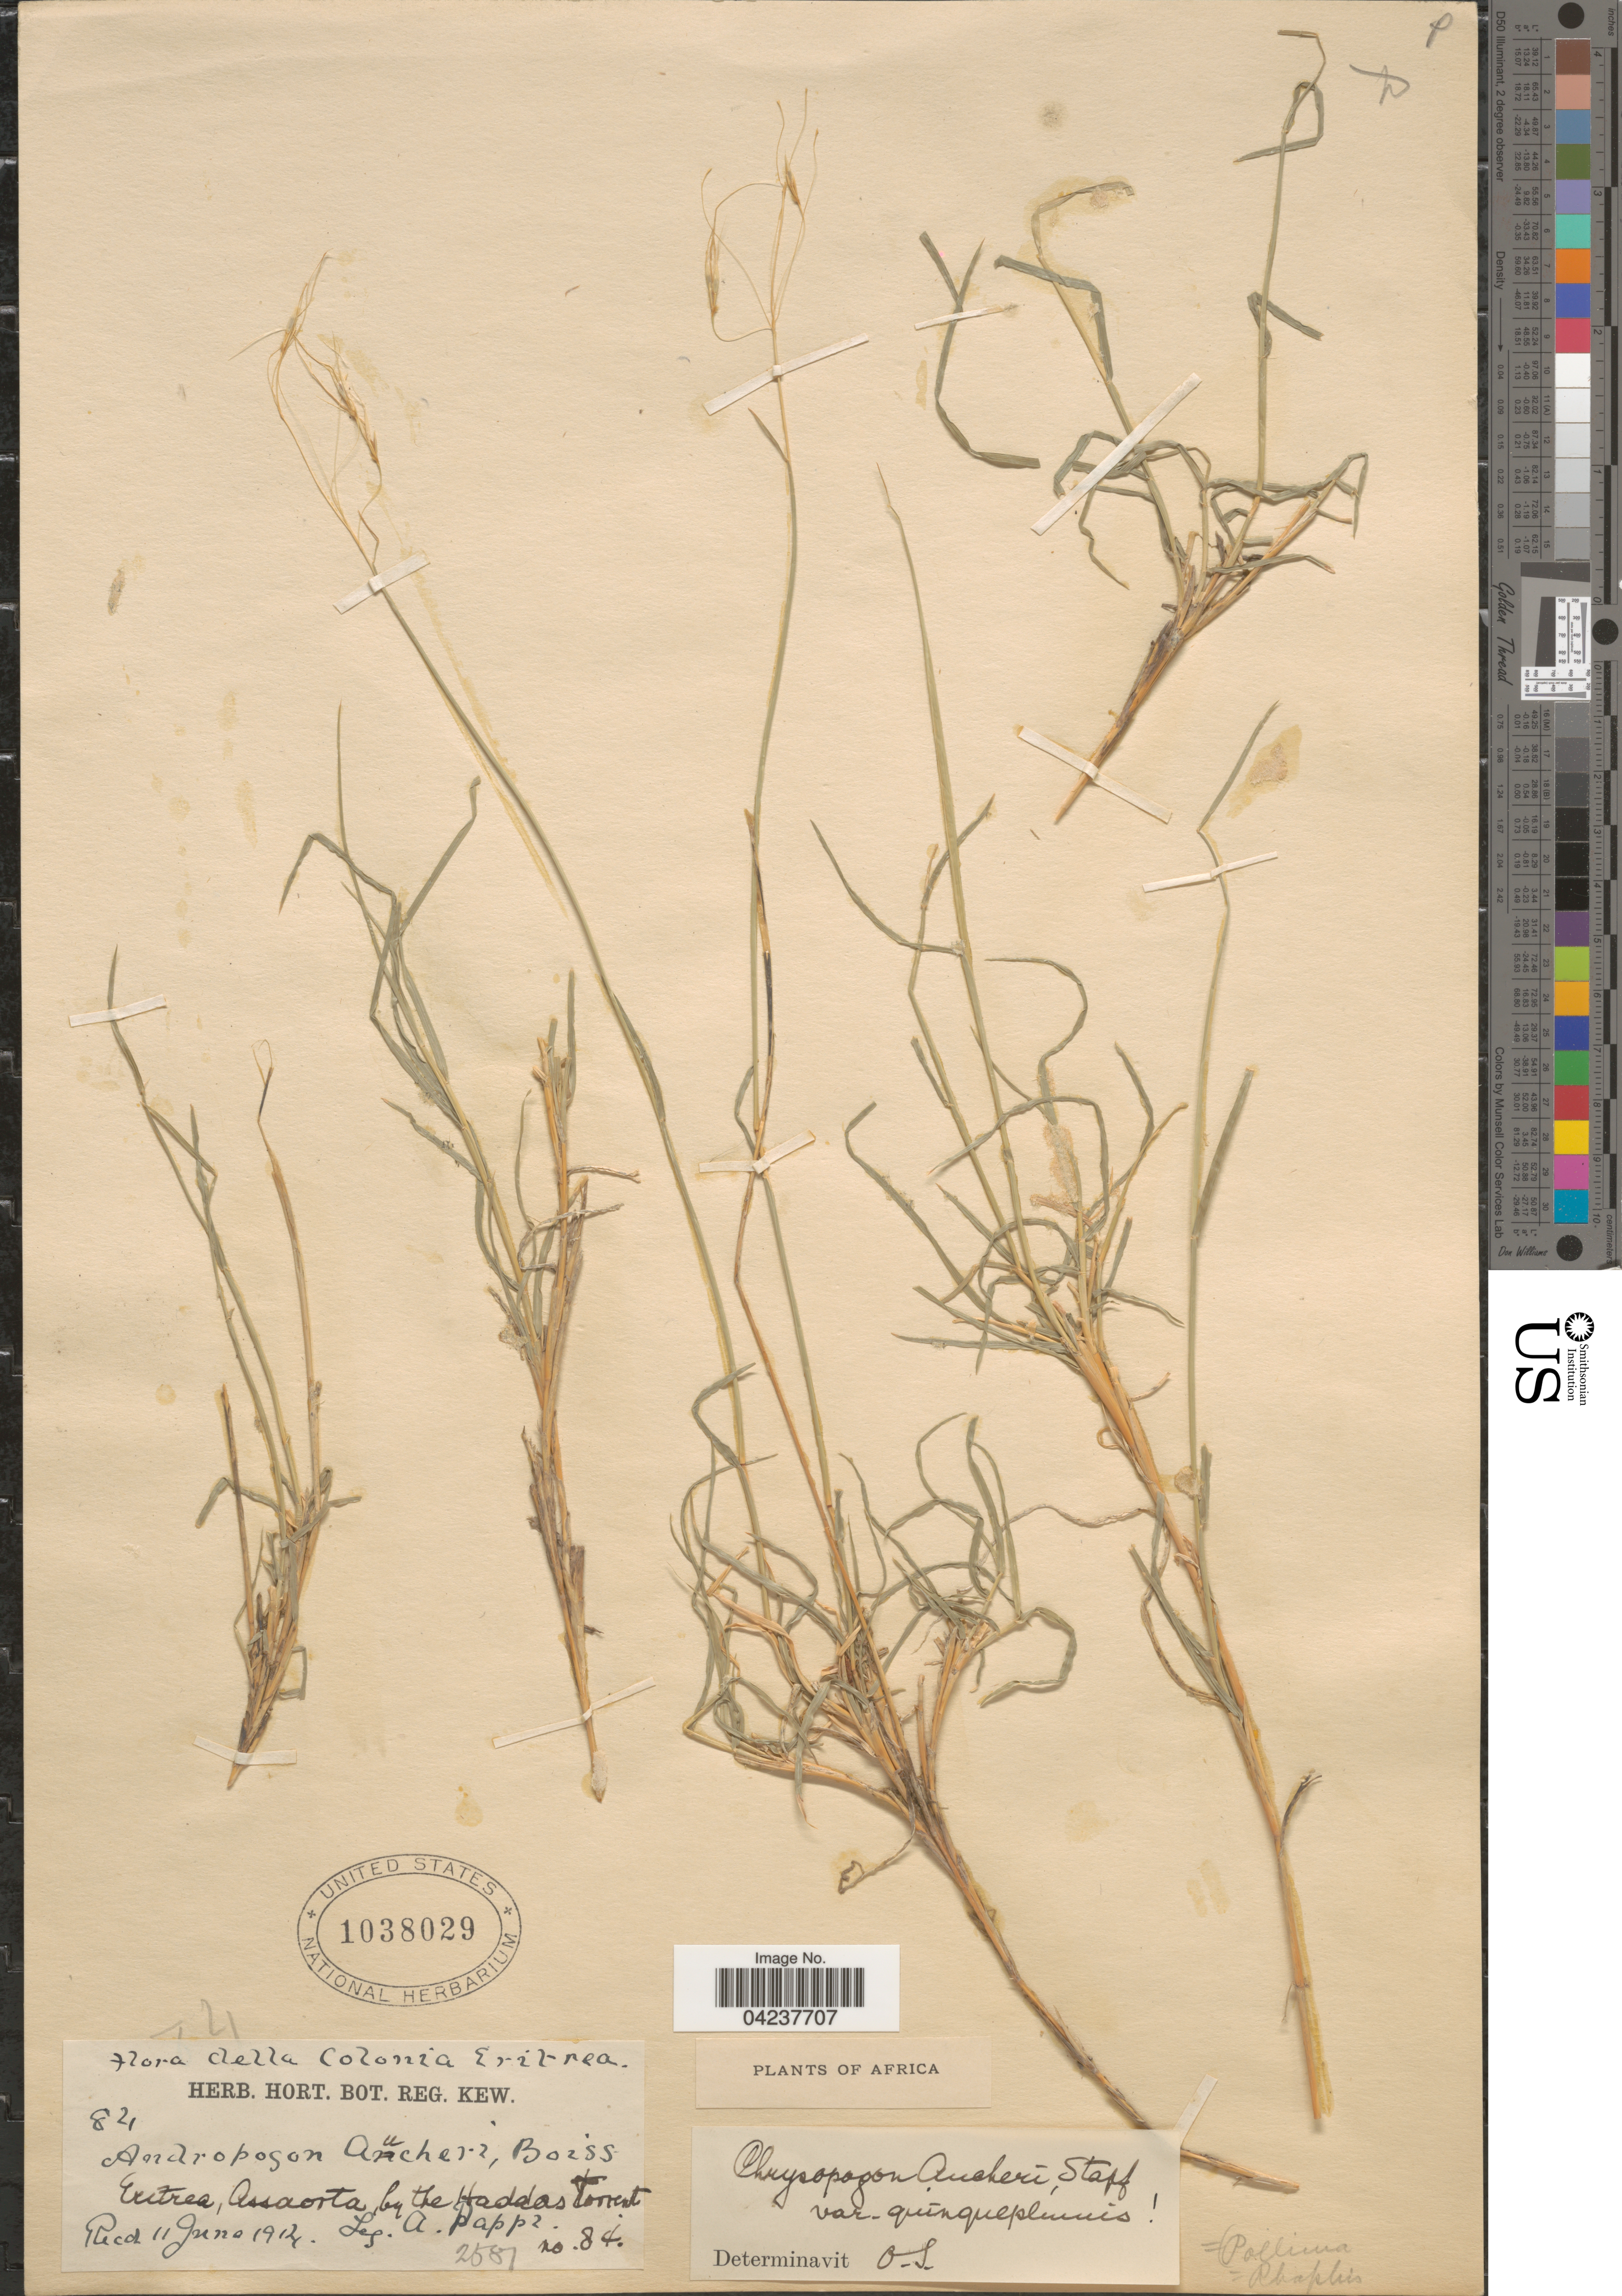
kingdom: Plantae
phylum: Tracheophyta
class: Liliopsida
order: Poales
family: Poaceae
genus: Chrysopogon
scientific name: Chrysopogon plumulosus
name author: Hochst.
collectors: A. Pappi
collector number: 84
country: Eritrea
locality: Aella Colonia. Assaorta, by the Haddas Forest.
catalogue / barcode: US 1038029